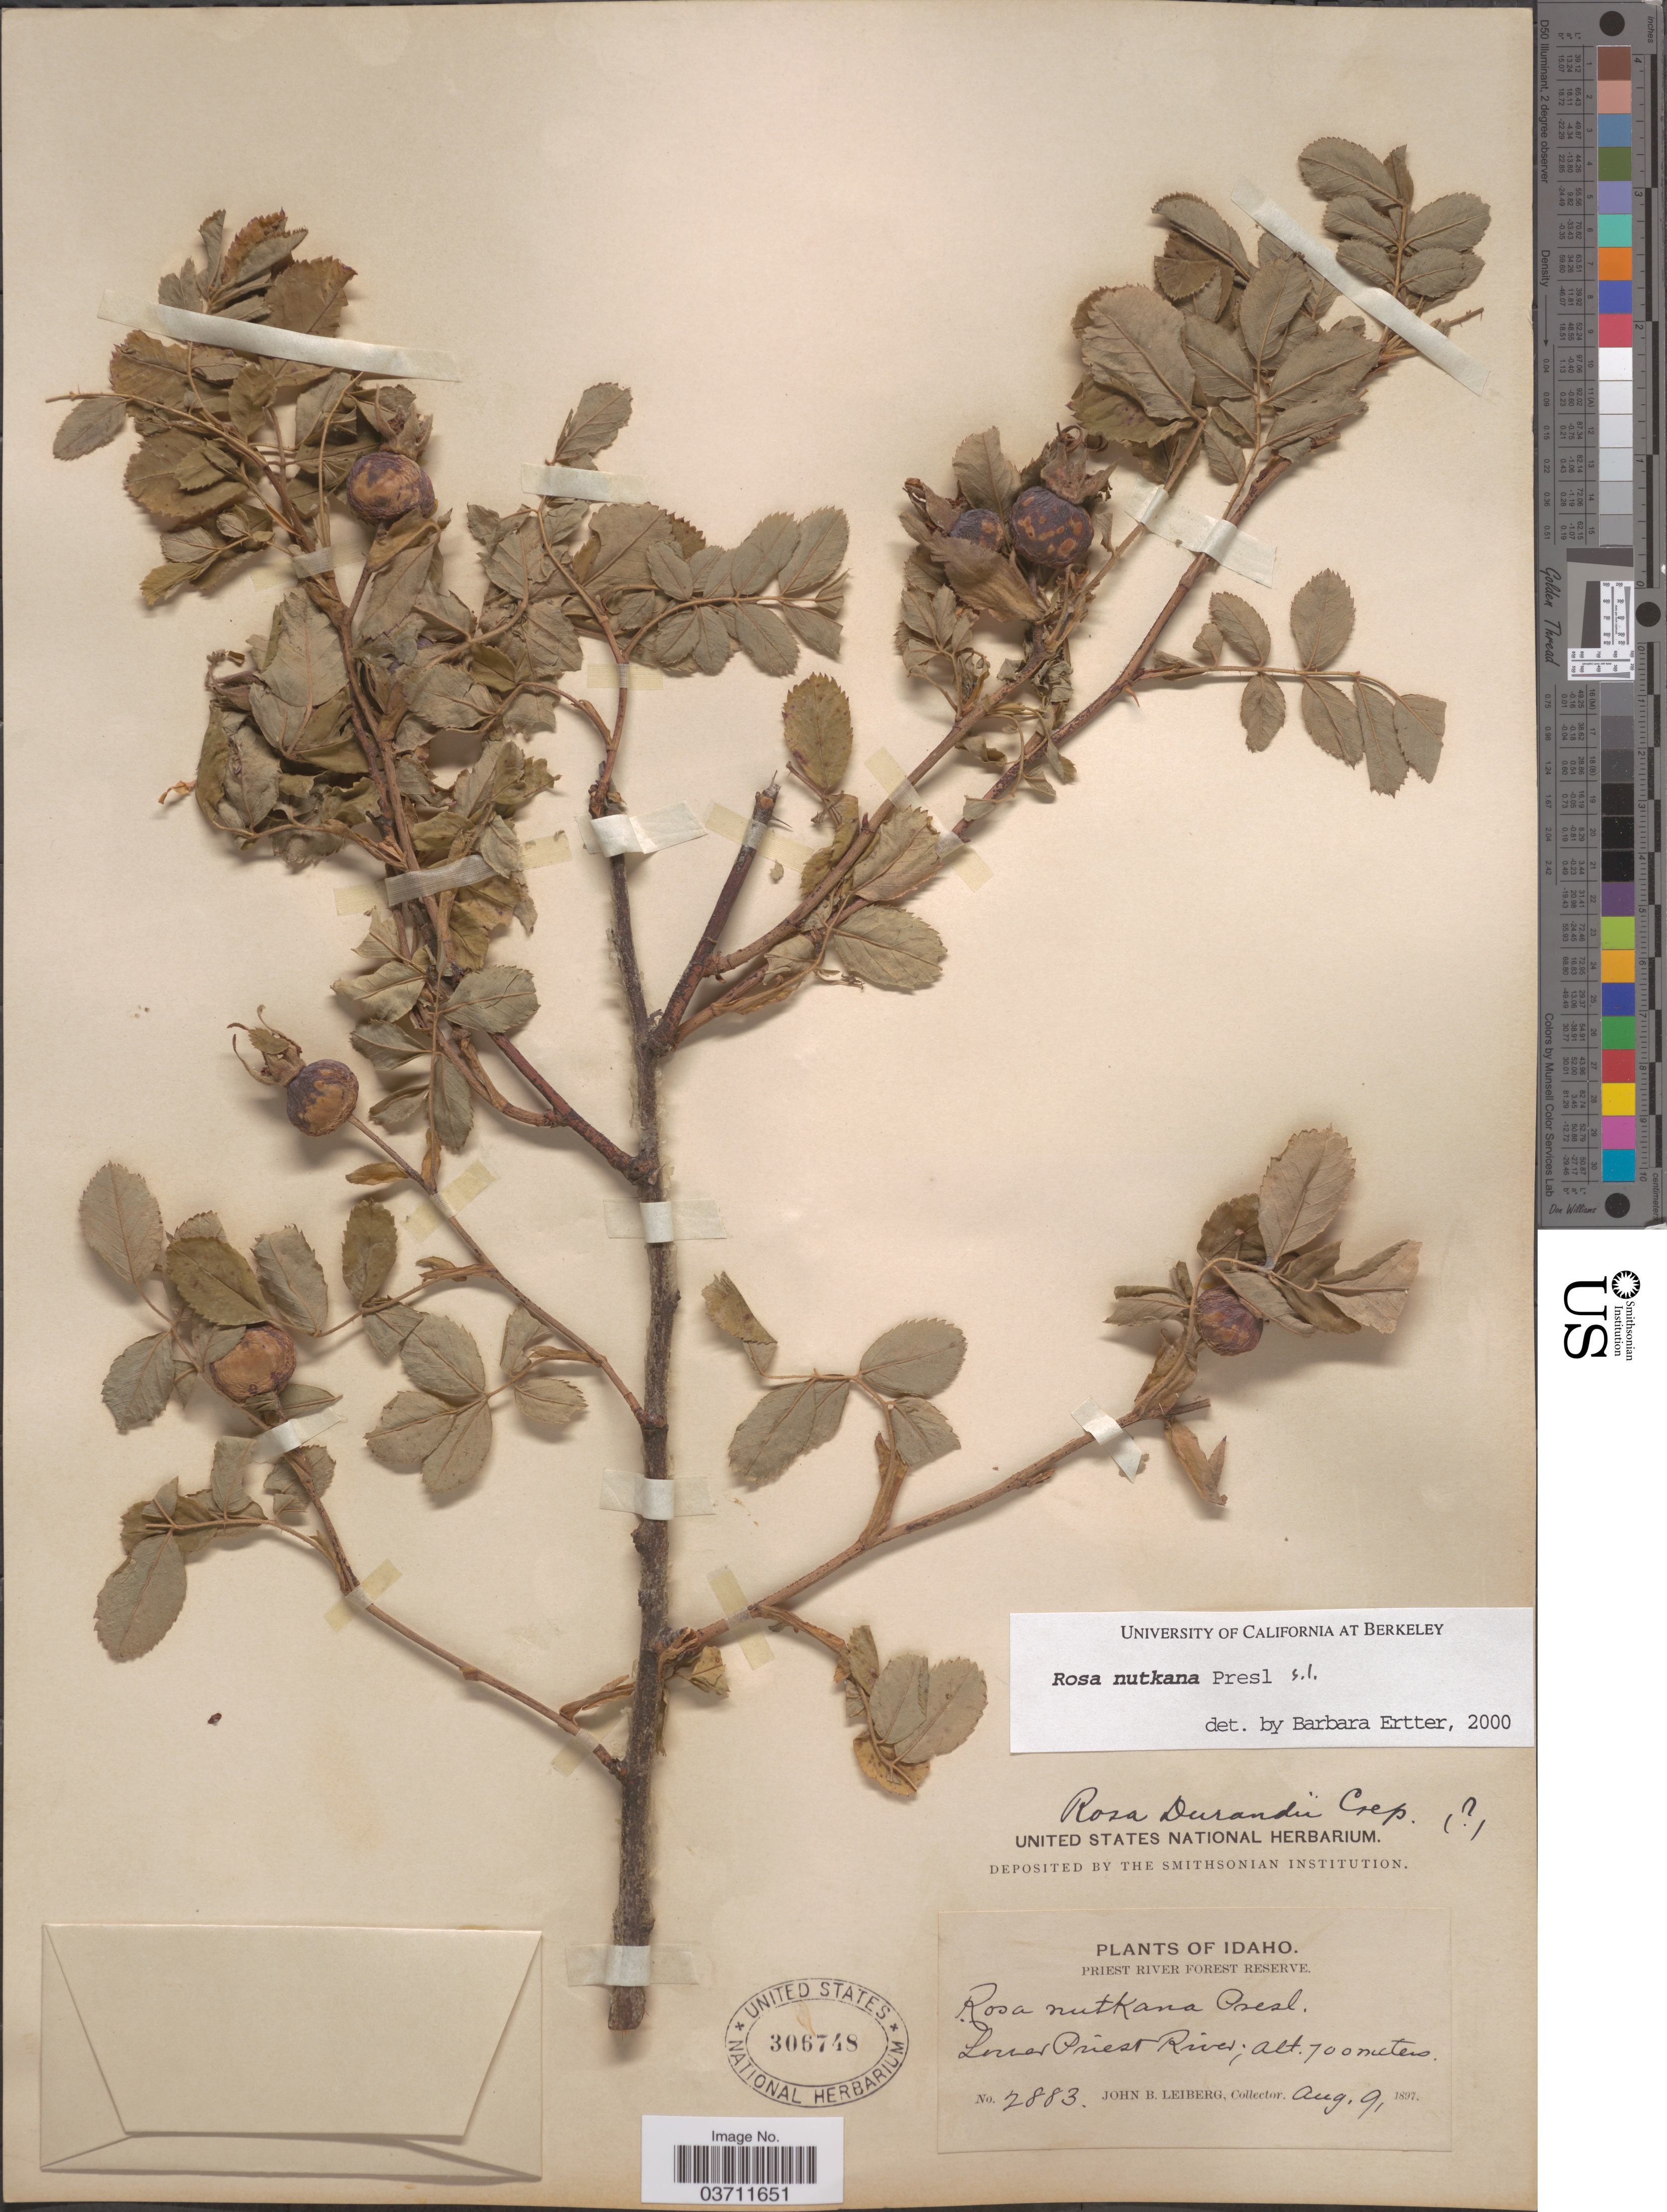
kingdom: Plantae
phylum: Tracheophyta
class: Magnoliopsida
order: Rosales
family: Rosaceae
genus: Rosa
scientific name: Rosa nutkana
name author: C. Presl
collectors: J. B. Leiberg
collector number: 2883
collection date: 1897-08-09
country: United States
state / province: Idaho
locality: Priest River Forest Reserve. Lower Priest River.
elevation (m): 700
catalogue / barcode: US 306748